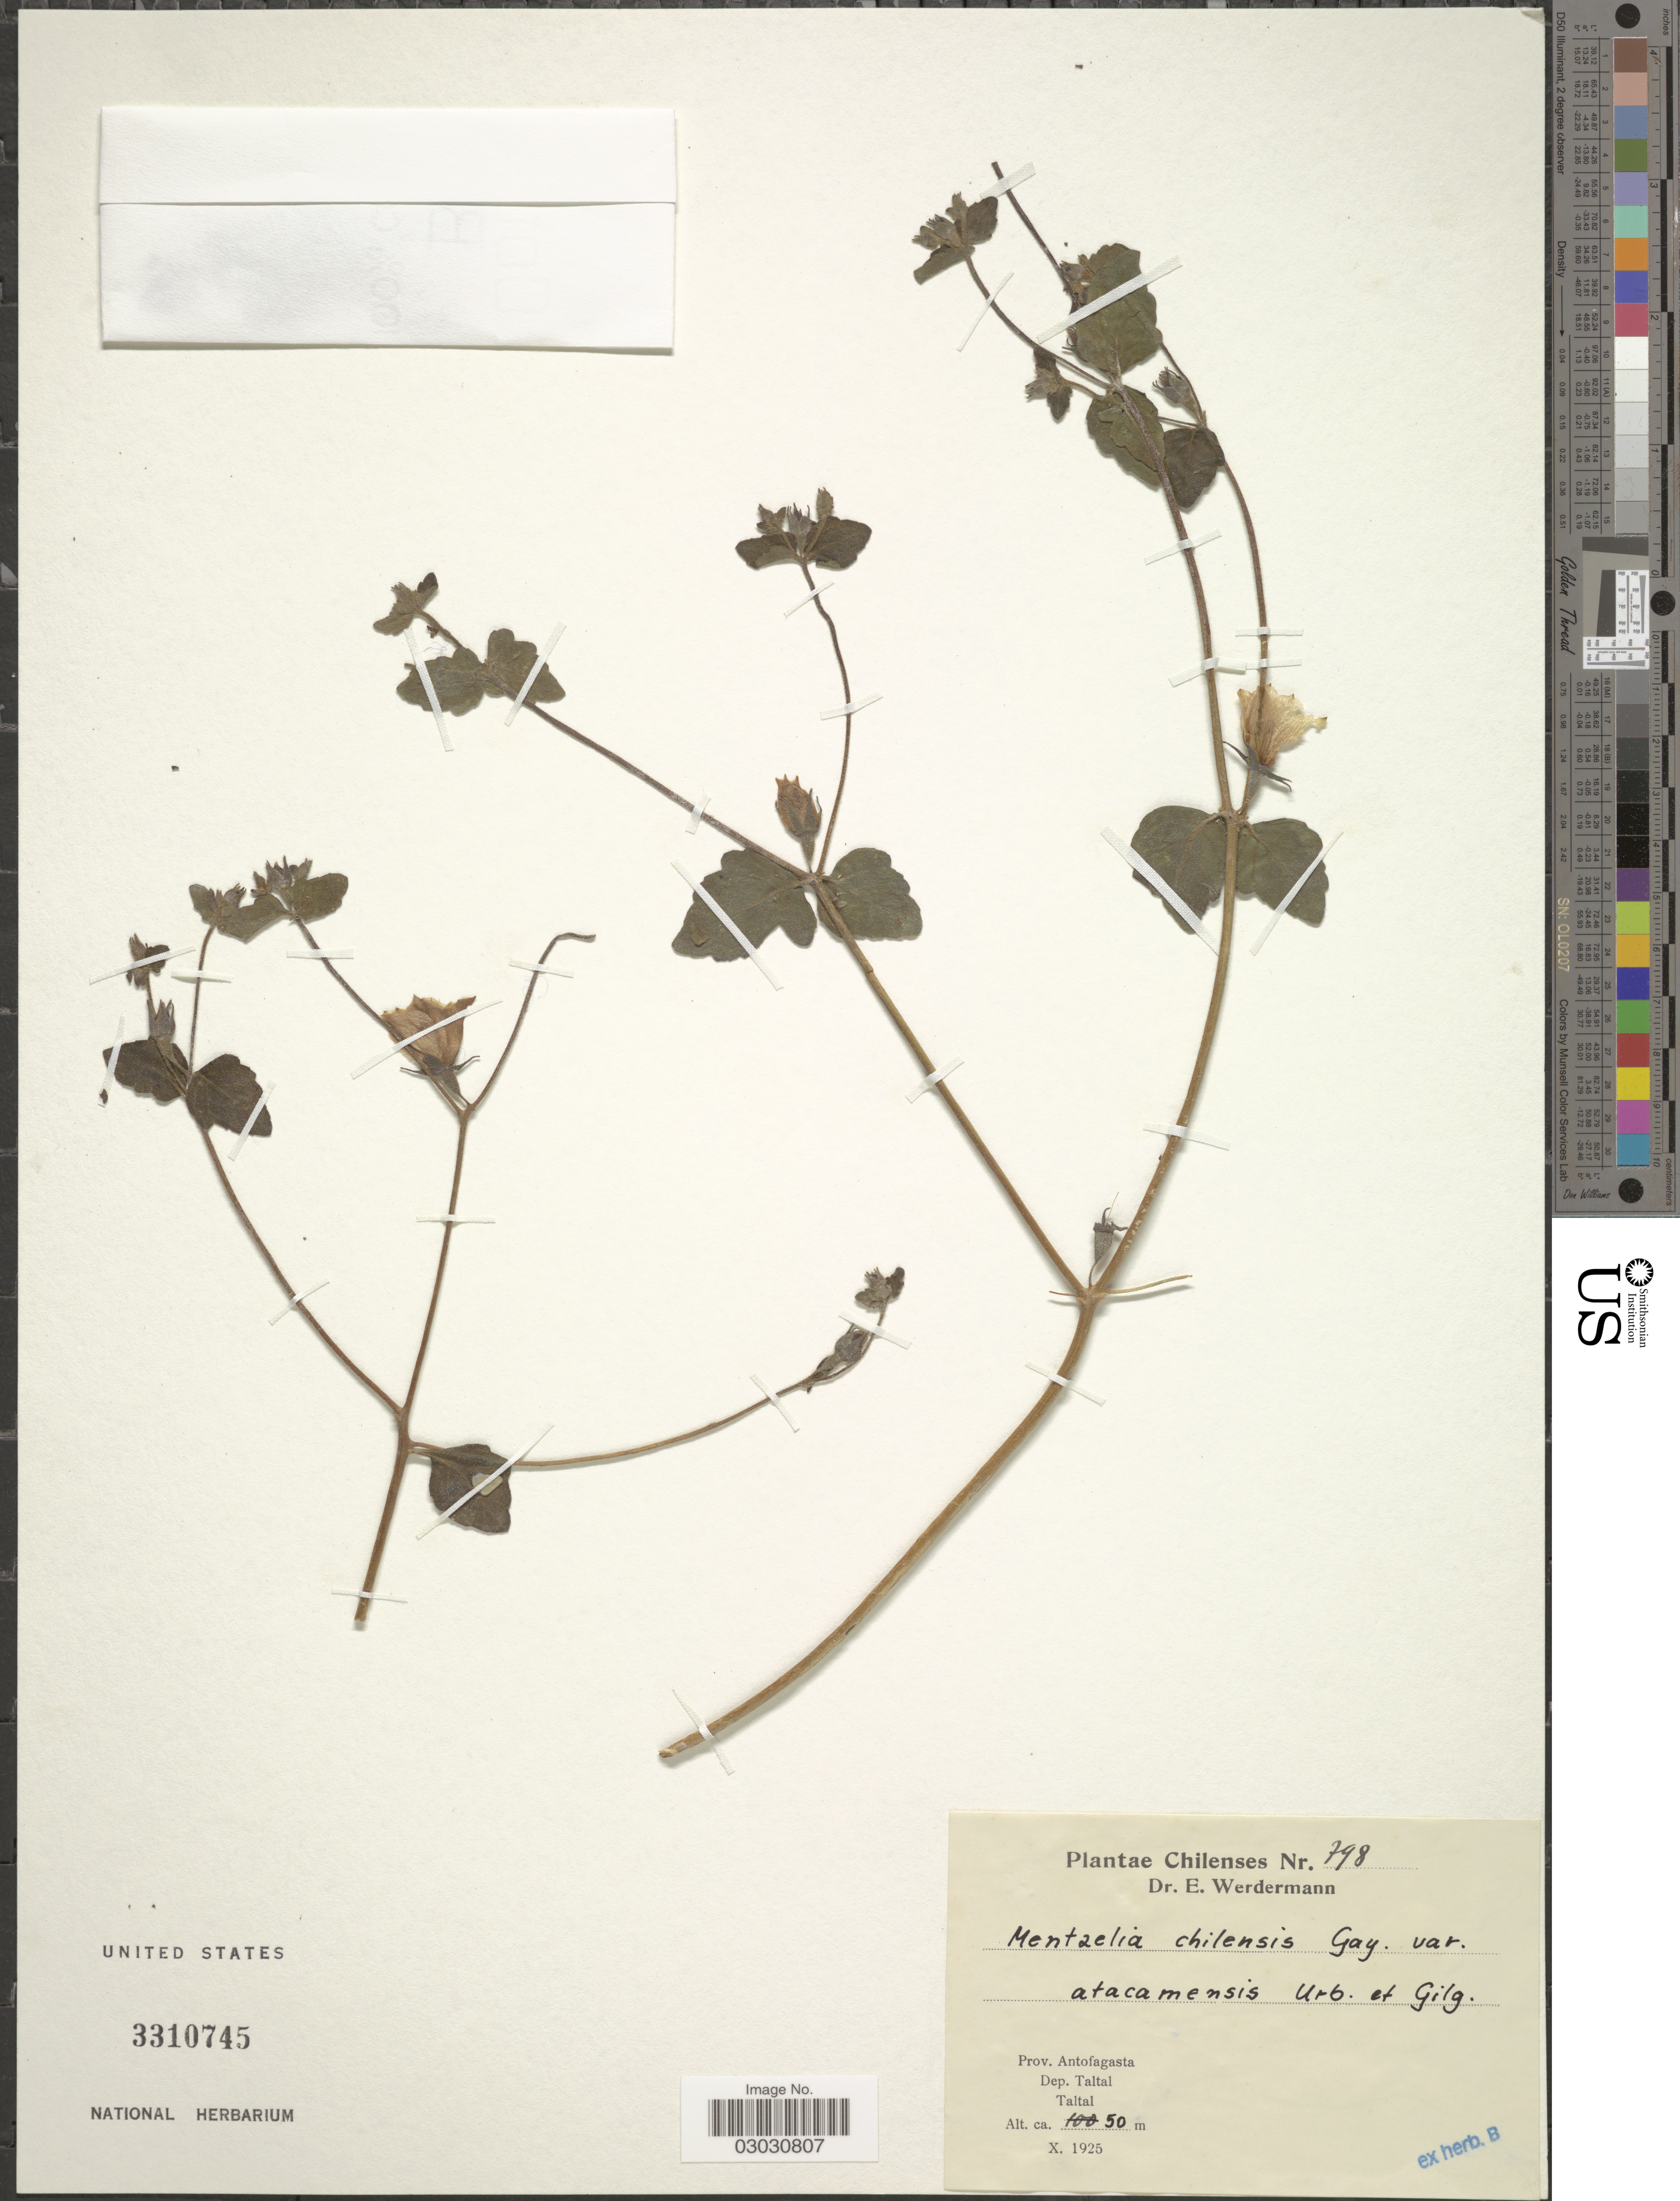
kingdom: Plantae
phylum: Tracheophyta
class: Magnoliopsida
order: Cornales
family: Loasaceae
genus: Mentzelia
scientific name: Mentzelia chilensis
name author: Gay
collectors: E. Werdermann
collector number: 798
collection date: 1925-10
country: Chile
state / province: Antofagasta (II)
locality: Prov. Antofagasta. Dep. Taltal. Taltal.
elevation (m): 50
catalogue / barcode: US 3310745